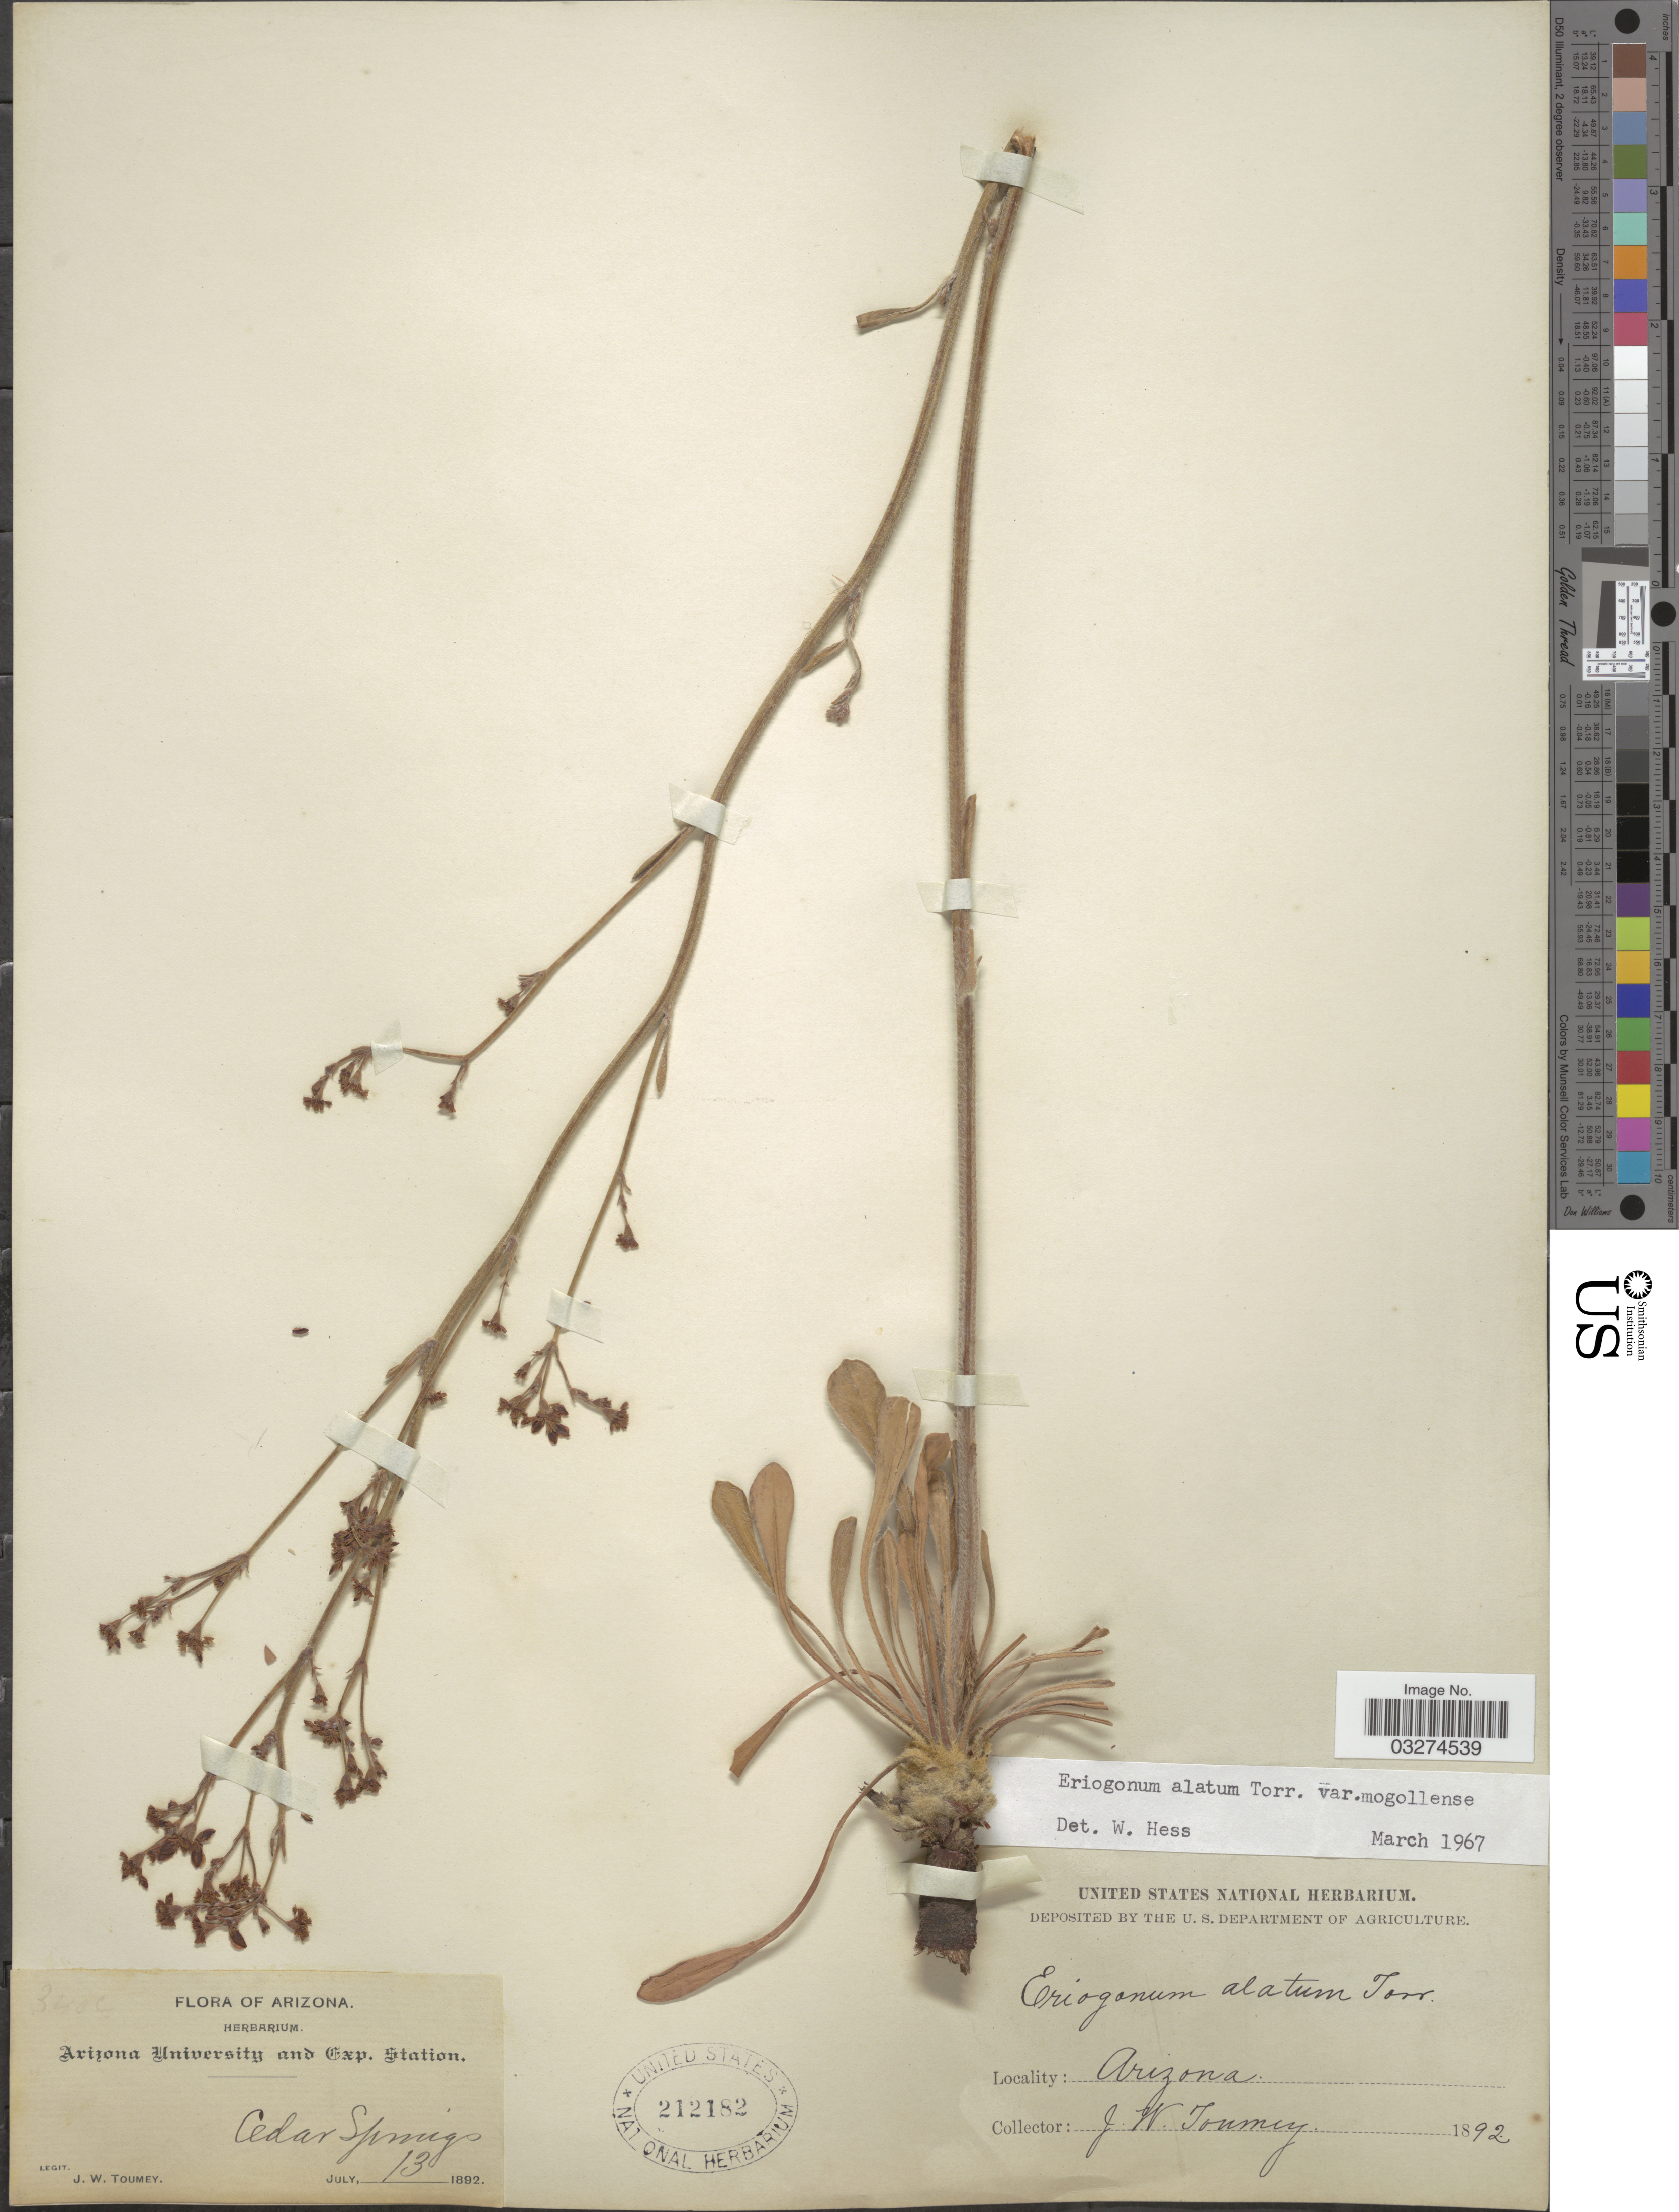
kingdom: Plantae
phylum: Tracheophyta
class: Magnoliopsida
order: Caryophyllales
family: Polygonaceae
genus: Eriogonum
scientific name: Eriogonum alatum var. mogollense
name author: S. Stokes ex M.E. Jones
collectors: J. W. Toumey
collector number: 3403*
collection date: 1892-07-13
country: United States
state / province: Arizona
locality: Cedar Springs.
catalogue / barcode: US 212182